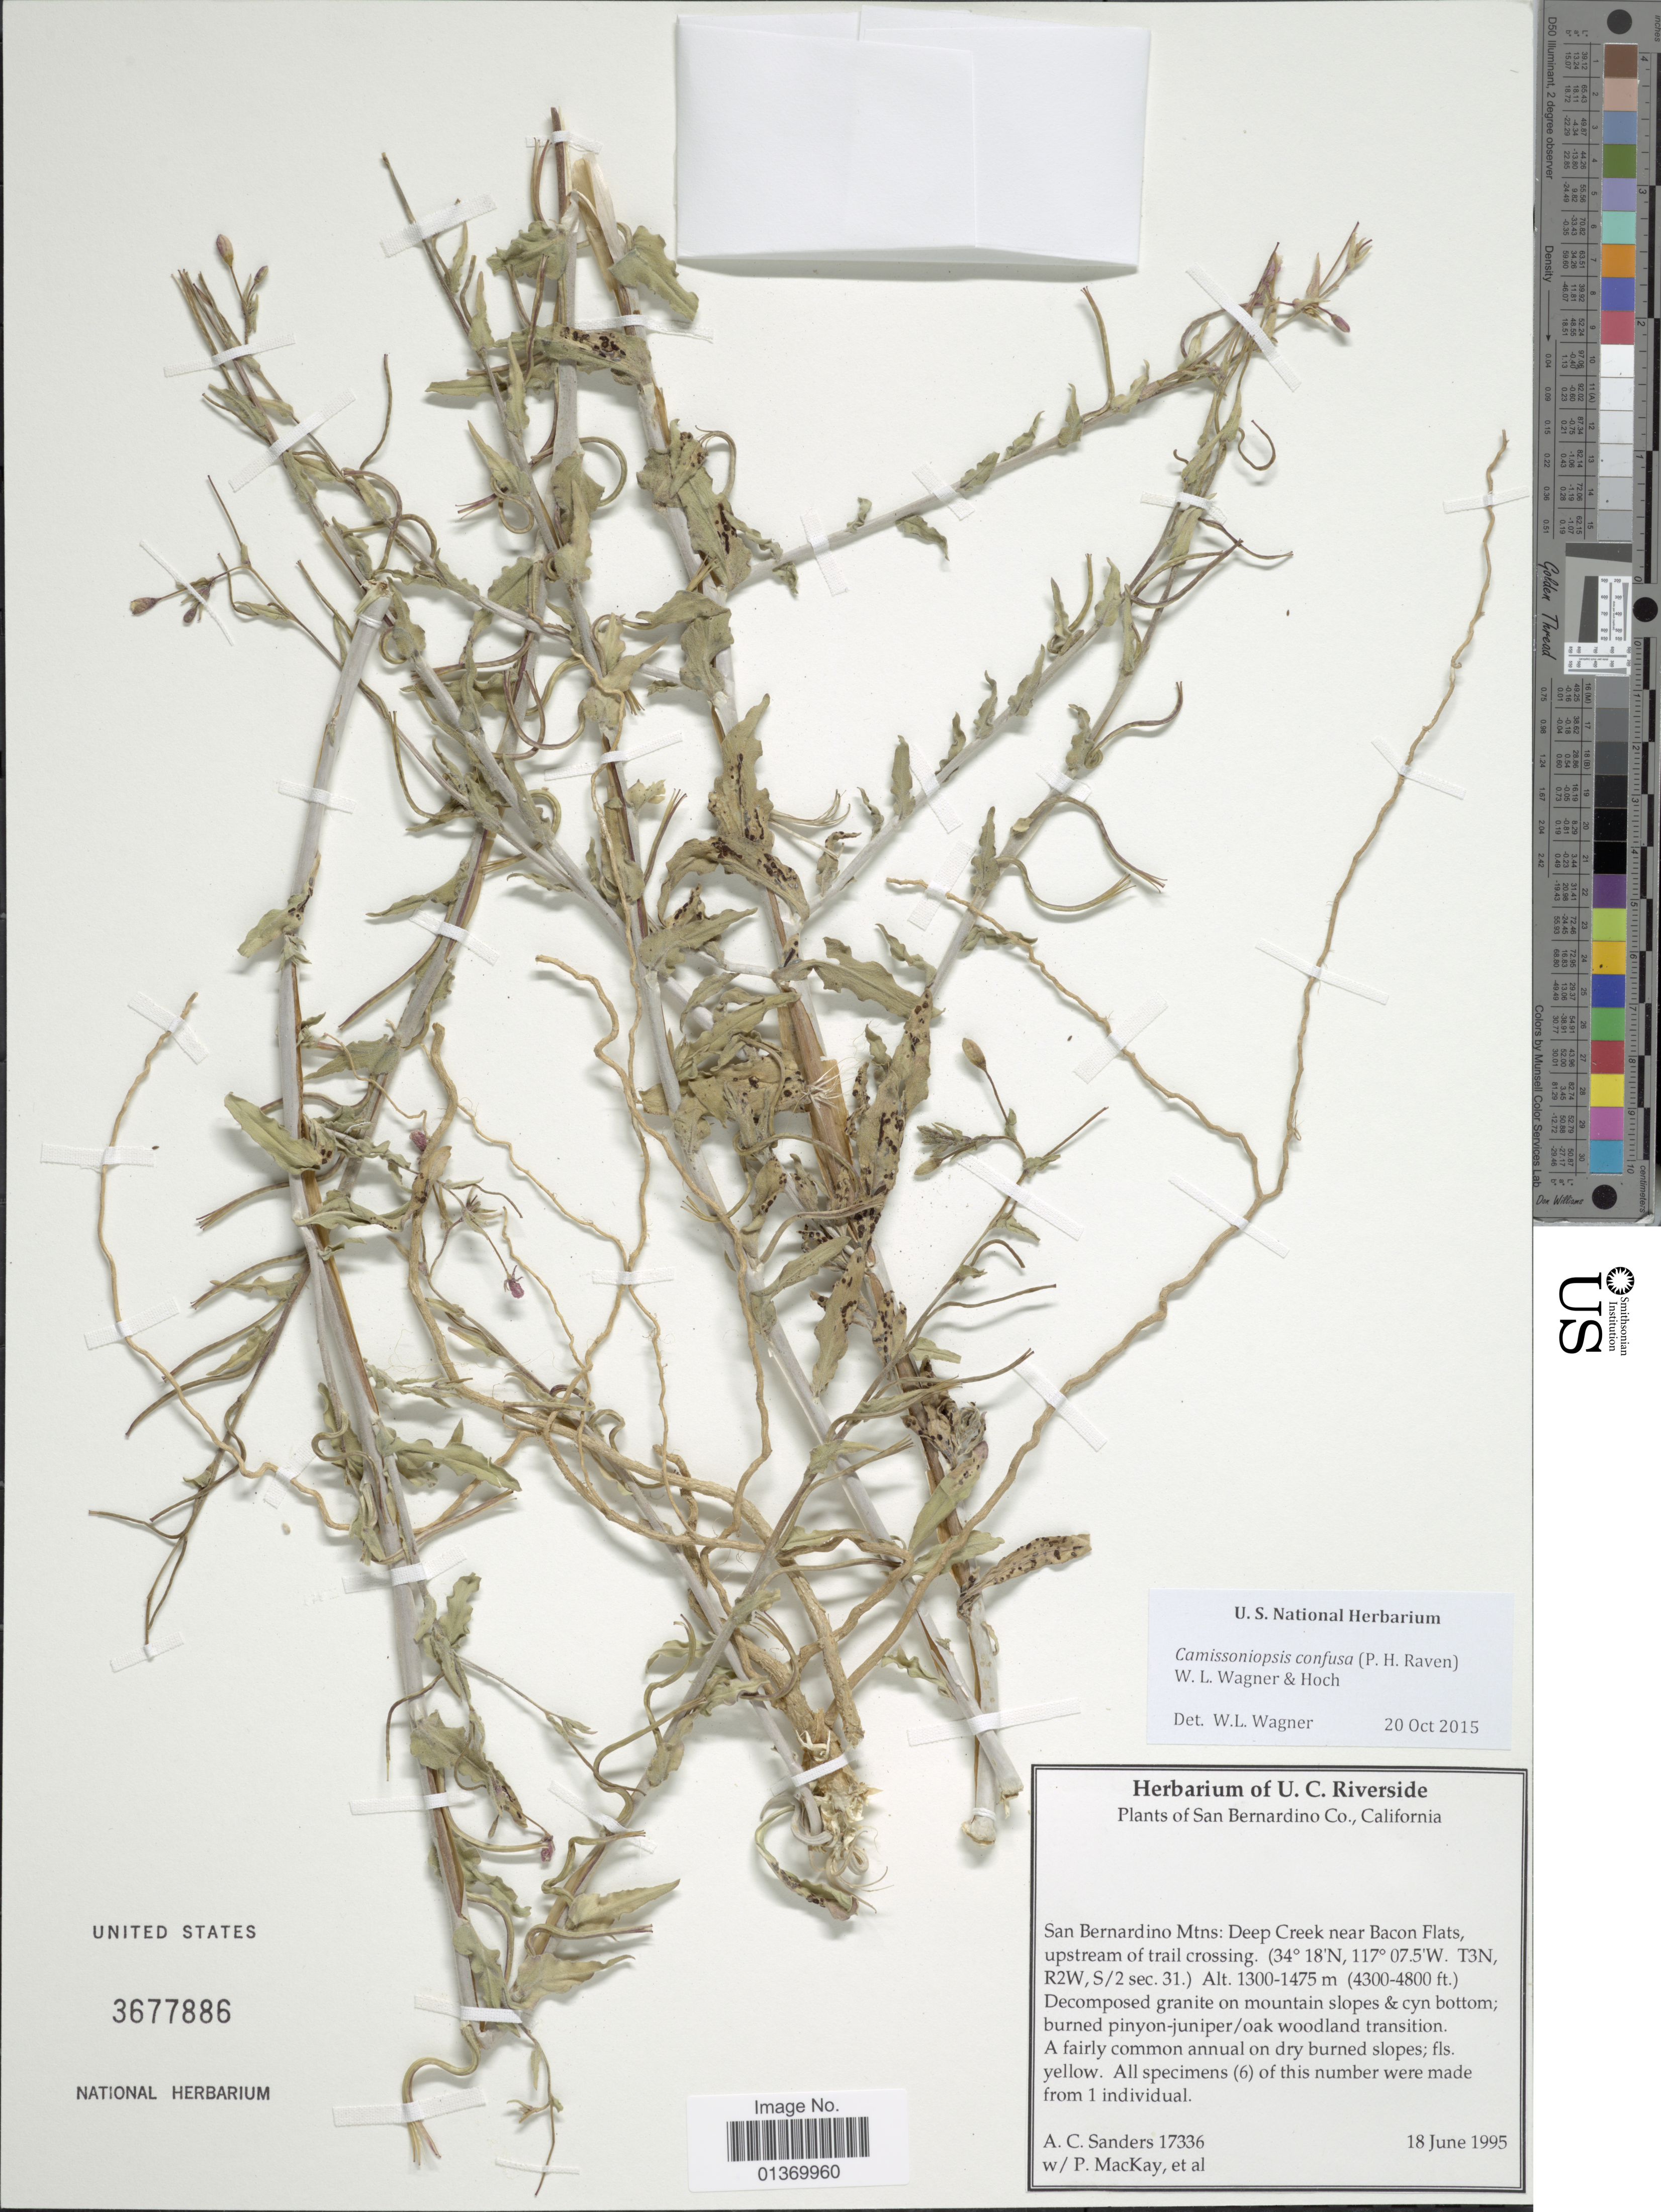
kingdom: Plantae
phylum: Tracheophyta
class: Magnoliopsida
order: Myrtales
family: Onagraceae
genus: Camissoniopsis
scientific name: Camissoniopsis confusa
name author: (P.H. Raven) W.L. Wagner & Hoch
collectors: A. Sanders, P. Mackay & et al.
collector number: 17336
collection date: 1995-06-18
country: United States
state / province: California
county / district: San Bernardino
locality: San Bernardino Co., San Bernardino Mtns: Deep Creek near Bacon Flats, upstream of trail crossing, T3N, R2W, S/2 sec. 31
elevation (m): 1300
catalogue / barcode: US 3677886